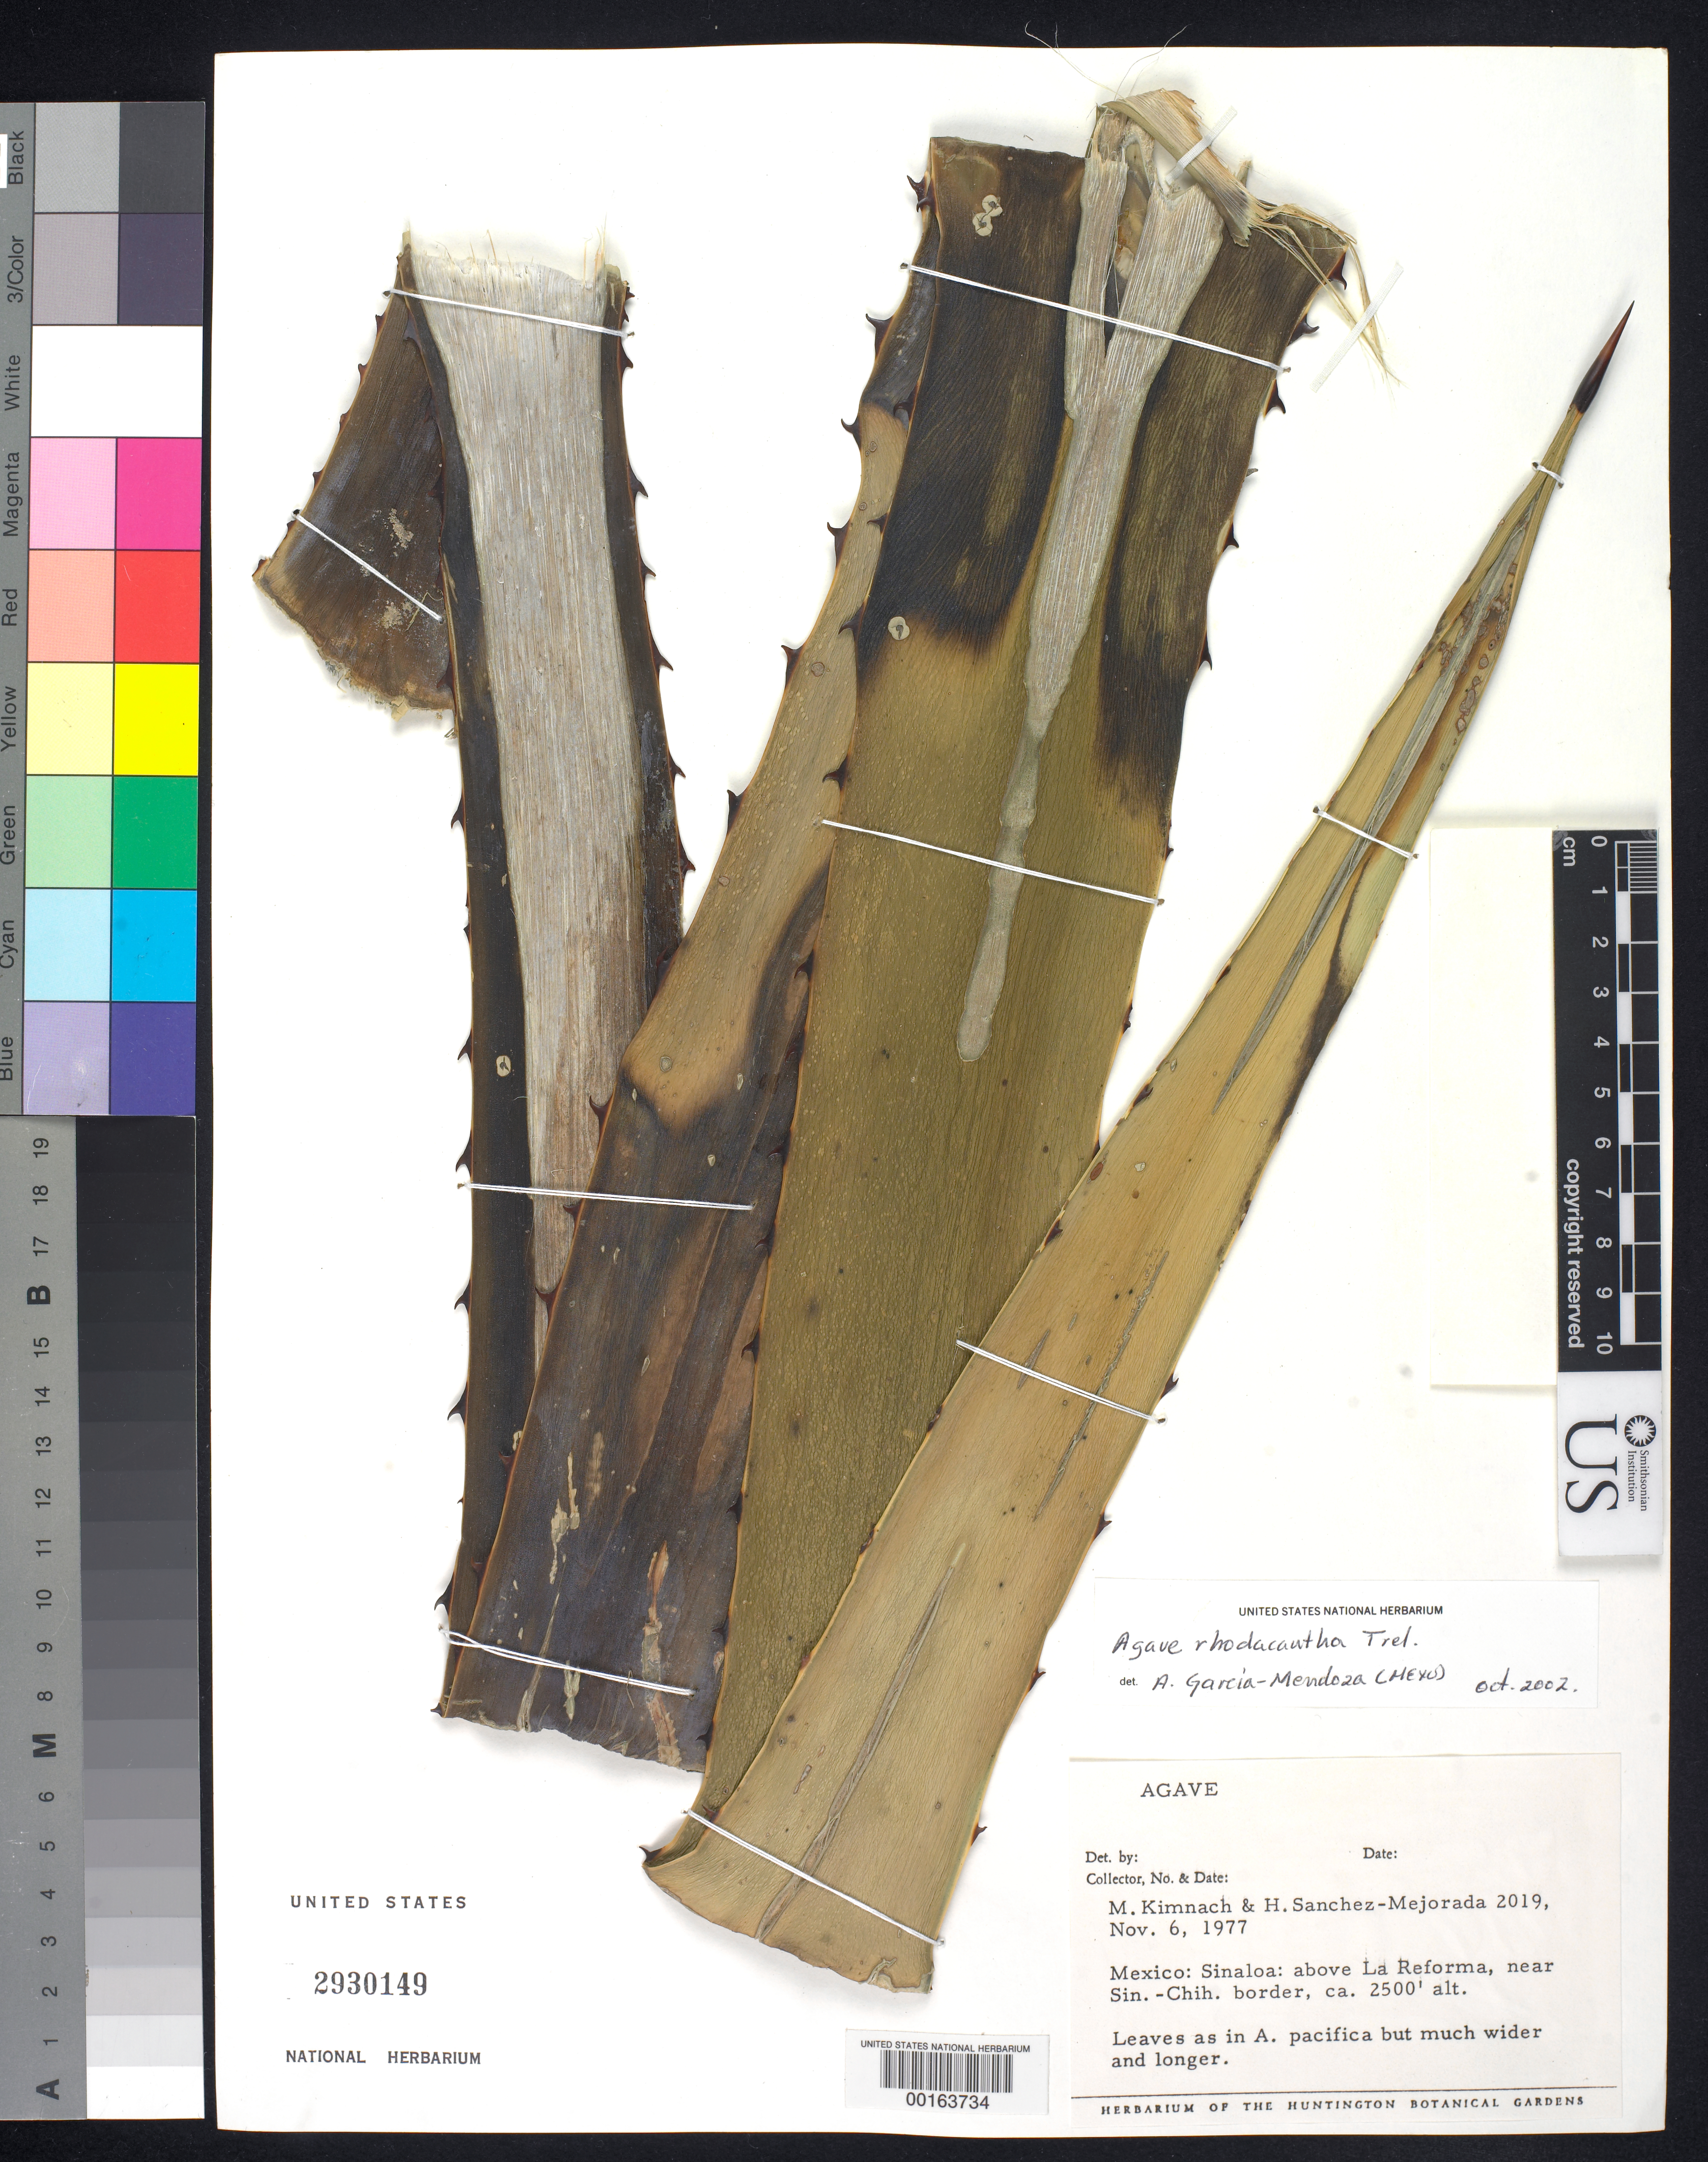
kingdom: Plantae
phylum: Tracheophyta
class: Liliopsida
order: Asparagales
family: Asparagaceae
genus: Agave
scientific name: Agave rhodacantha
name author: Trel.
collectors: M. W. Kimnach & H. Sánchez-Mejorada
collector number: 2019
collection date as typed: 06 Nov 1977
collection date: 1977-11-06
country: Mexico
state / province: Sinaloa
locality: Above La Reforma, near Sinaloa-Chihuahua border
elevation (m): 762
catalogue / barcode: US 2930149